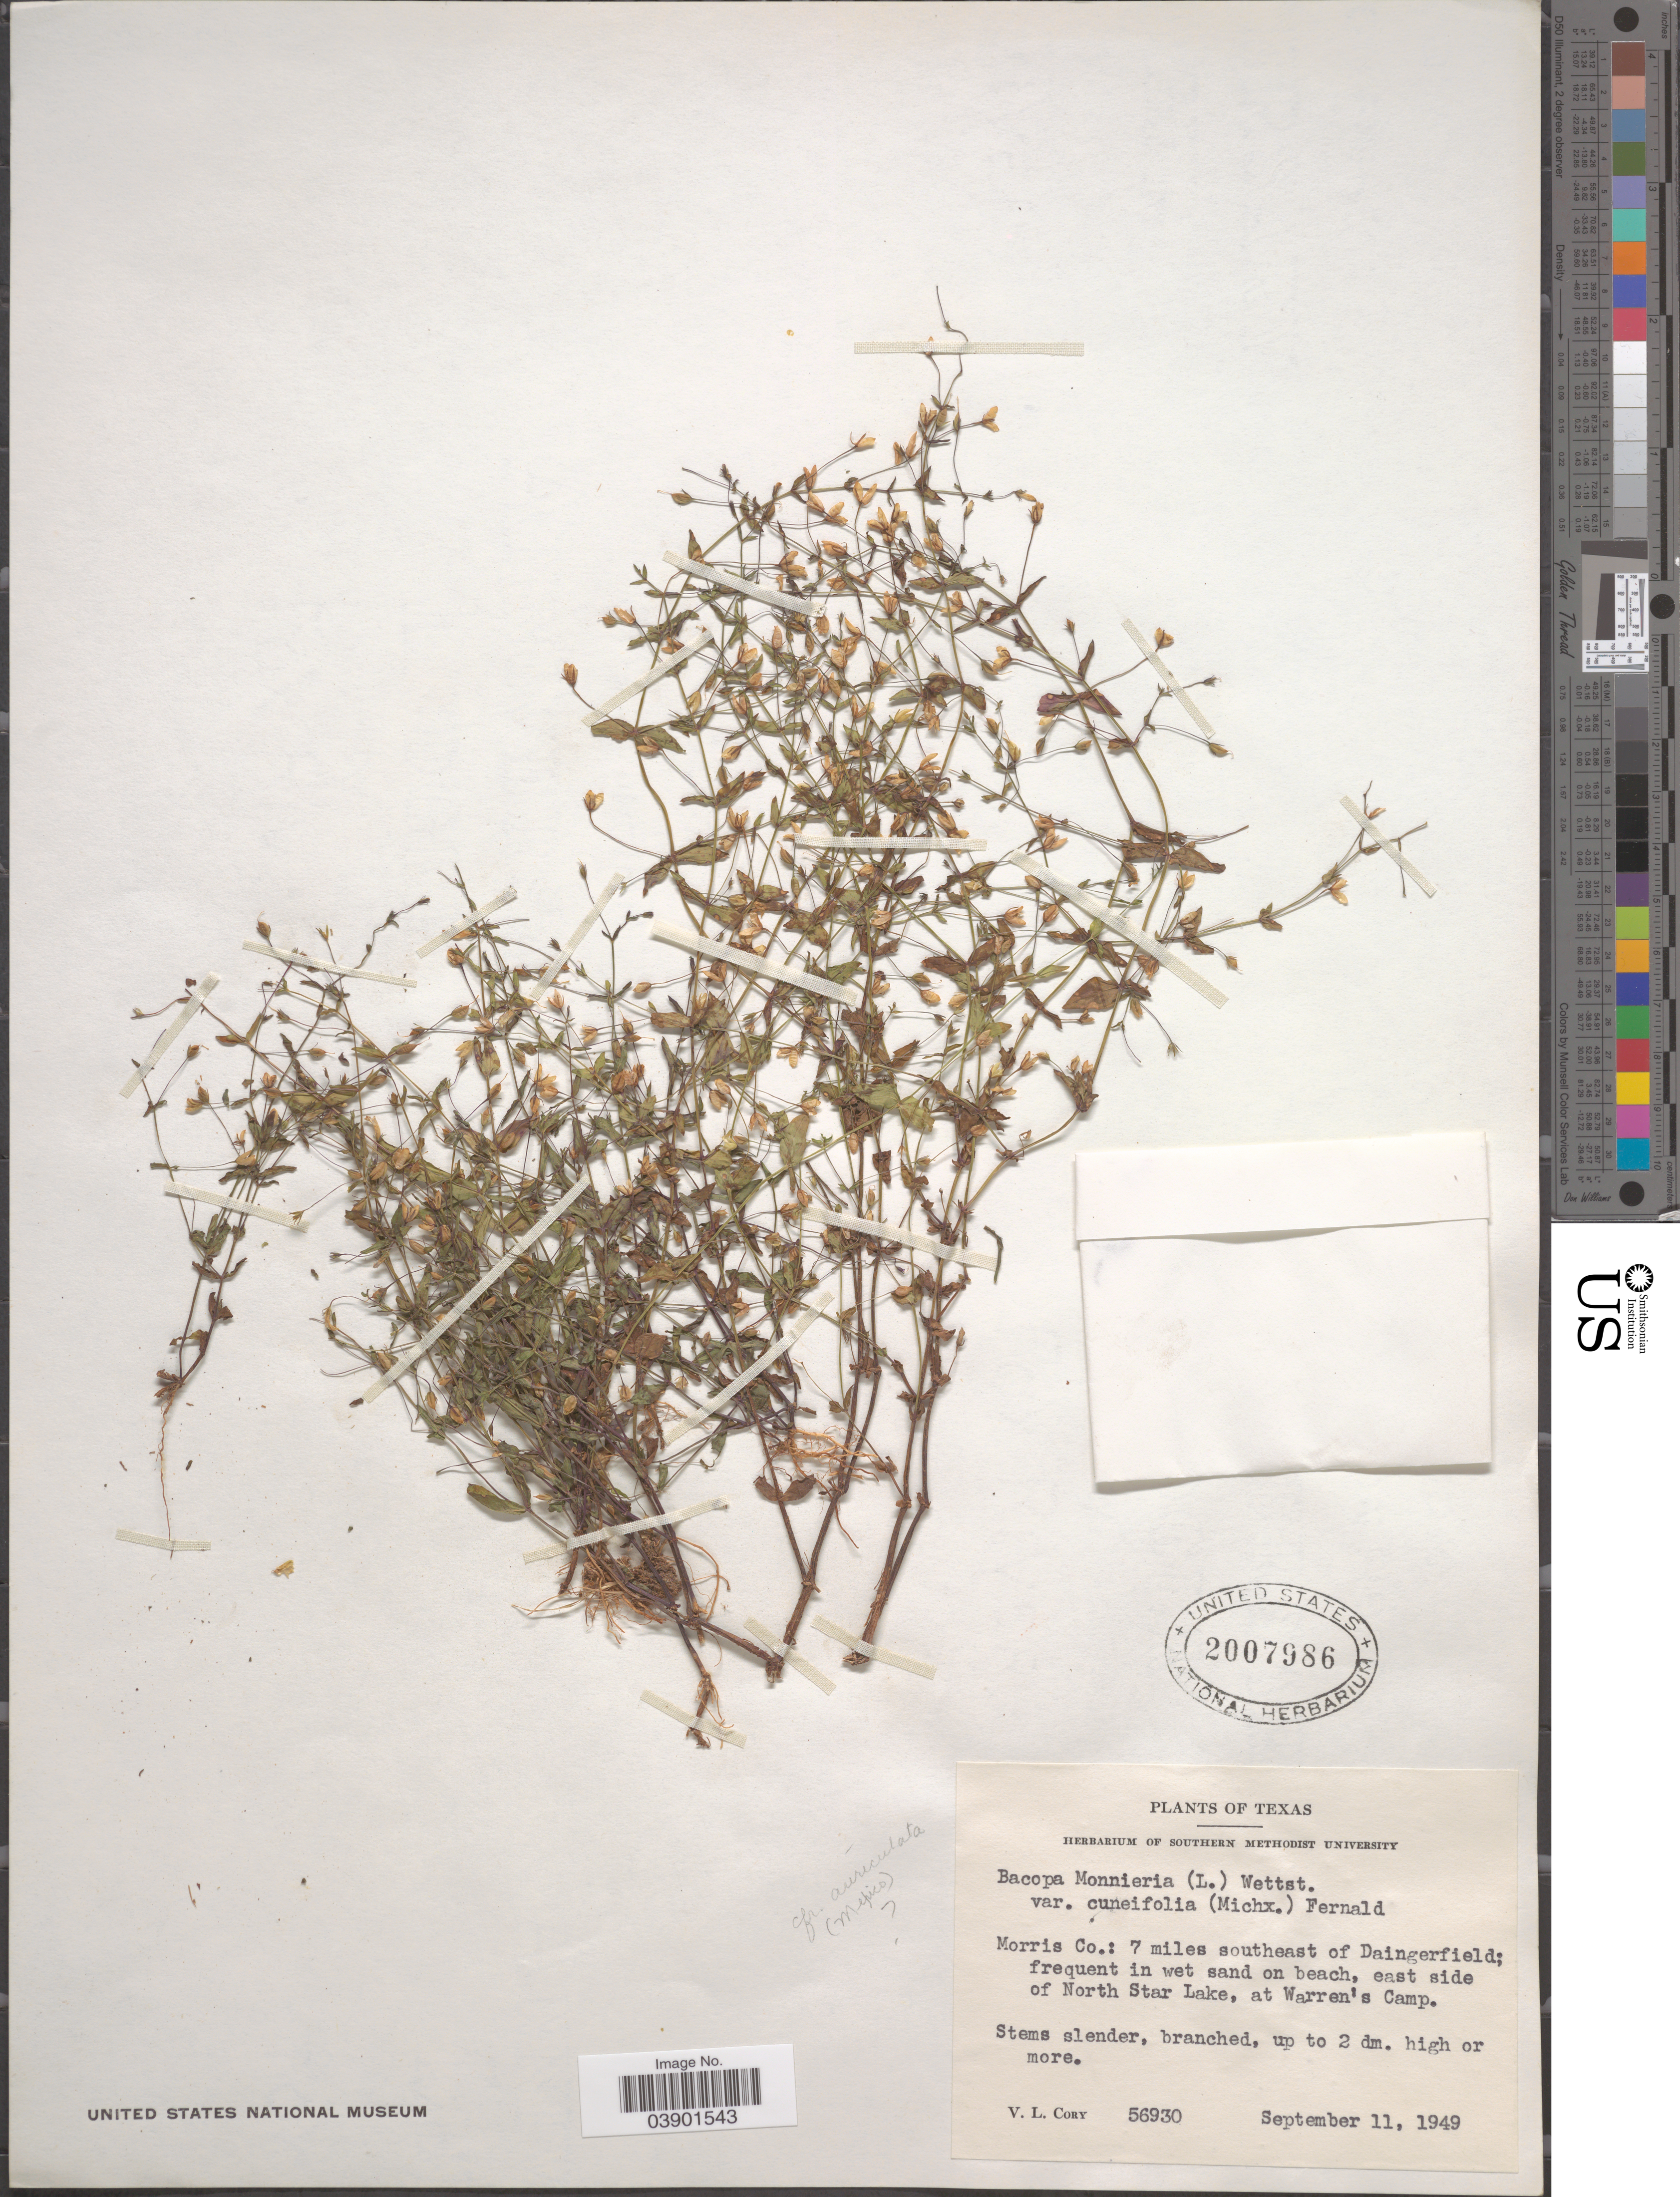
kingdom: Plantae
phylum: Tracheophyta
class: Magnoliopsida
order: Lamiales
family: Plantaginaceae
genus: Bacopa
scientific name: Bacopa monnieri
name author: (L.) Pennell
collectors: V. Cory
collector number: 56930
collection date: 1949-09-11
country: United States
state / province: Texas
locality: Morris Co.: 7 miles southeast of Daingerfield; east side of North Star Lake, at Warren's Camp.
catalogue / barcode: US 2007986